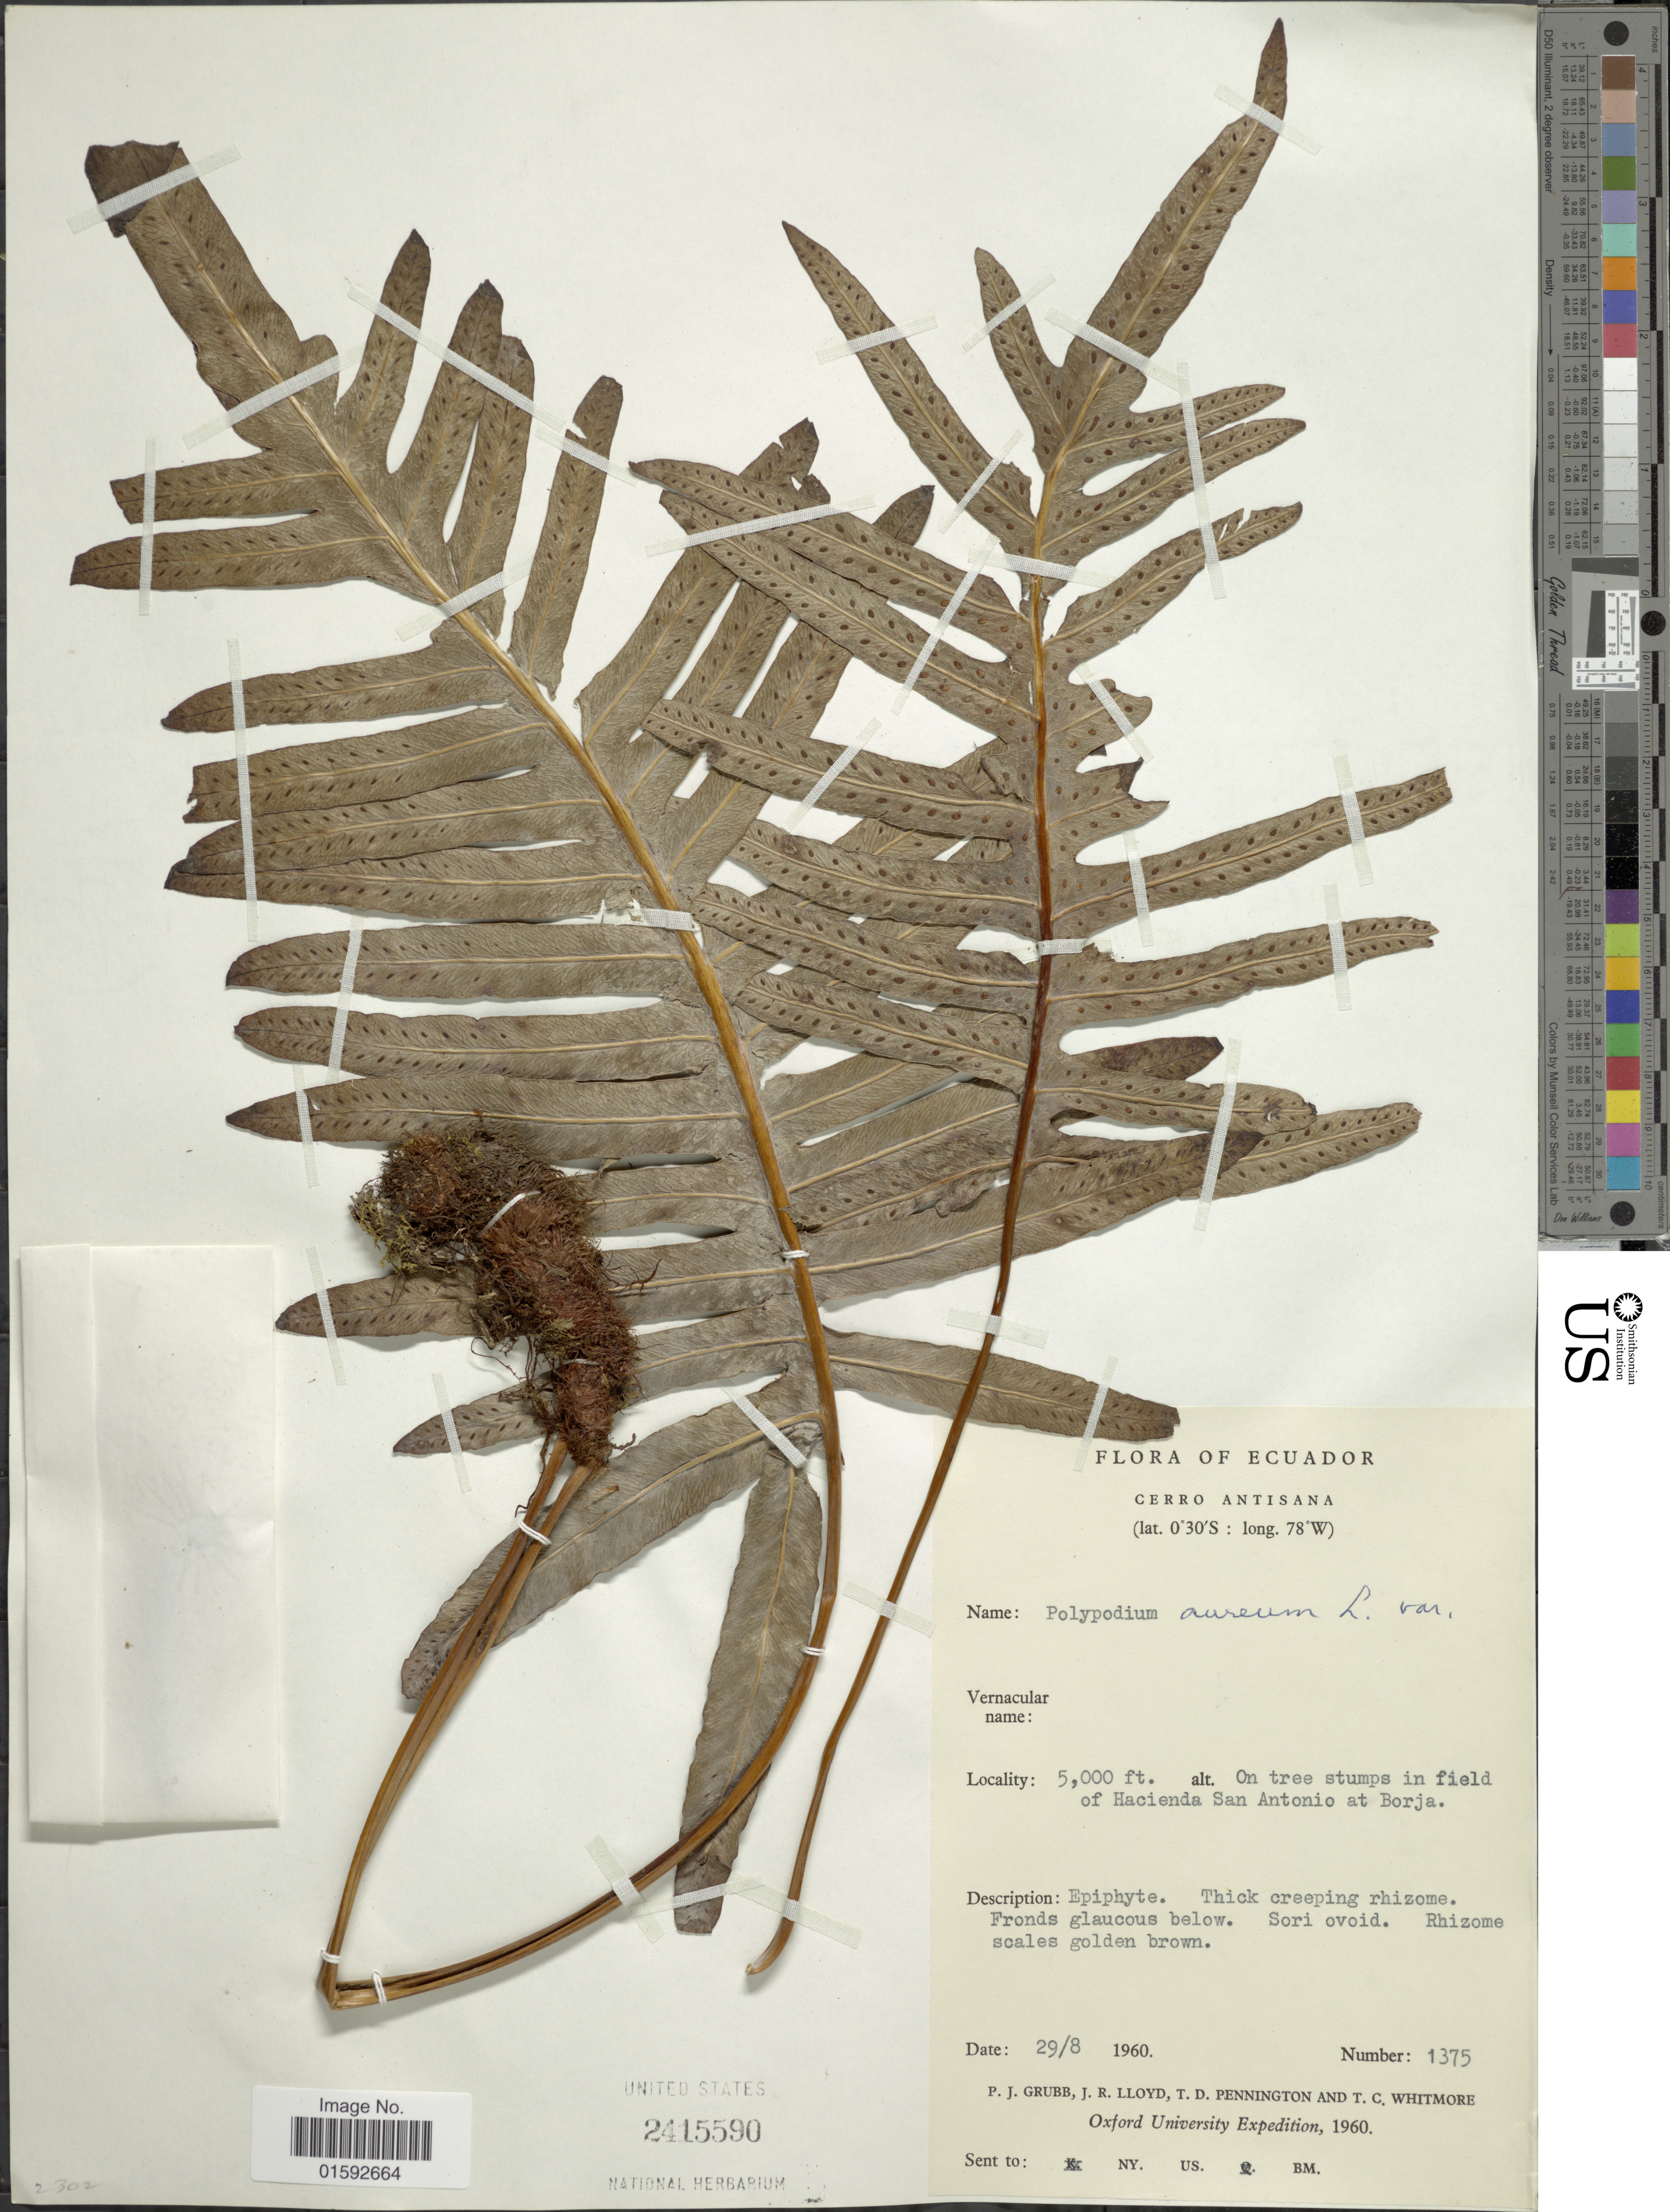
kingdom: Plantae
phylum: Tracheophyta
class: Polypodiopsida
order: Polypodiales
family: Polypodiaceae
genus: Phlebodium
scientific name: Phlebodium pseudoaureum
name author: (Cav.) Lellinger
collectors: P. J. Grubb, J. R. Lloyd, T. D. Pennington & T. C. Whitmore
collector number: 1375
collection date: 1960-08-29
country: Ecuador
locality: Cerro Antisana, on tree stumps in field of Hacienda San Antonio at Borja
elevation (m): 1524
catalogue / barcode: US 2415590